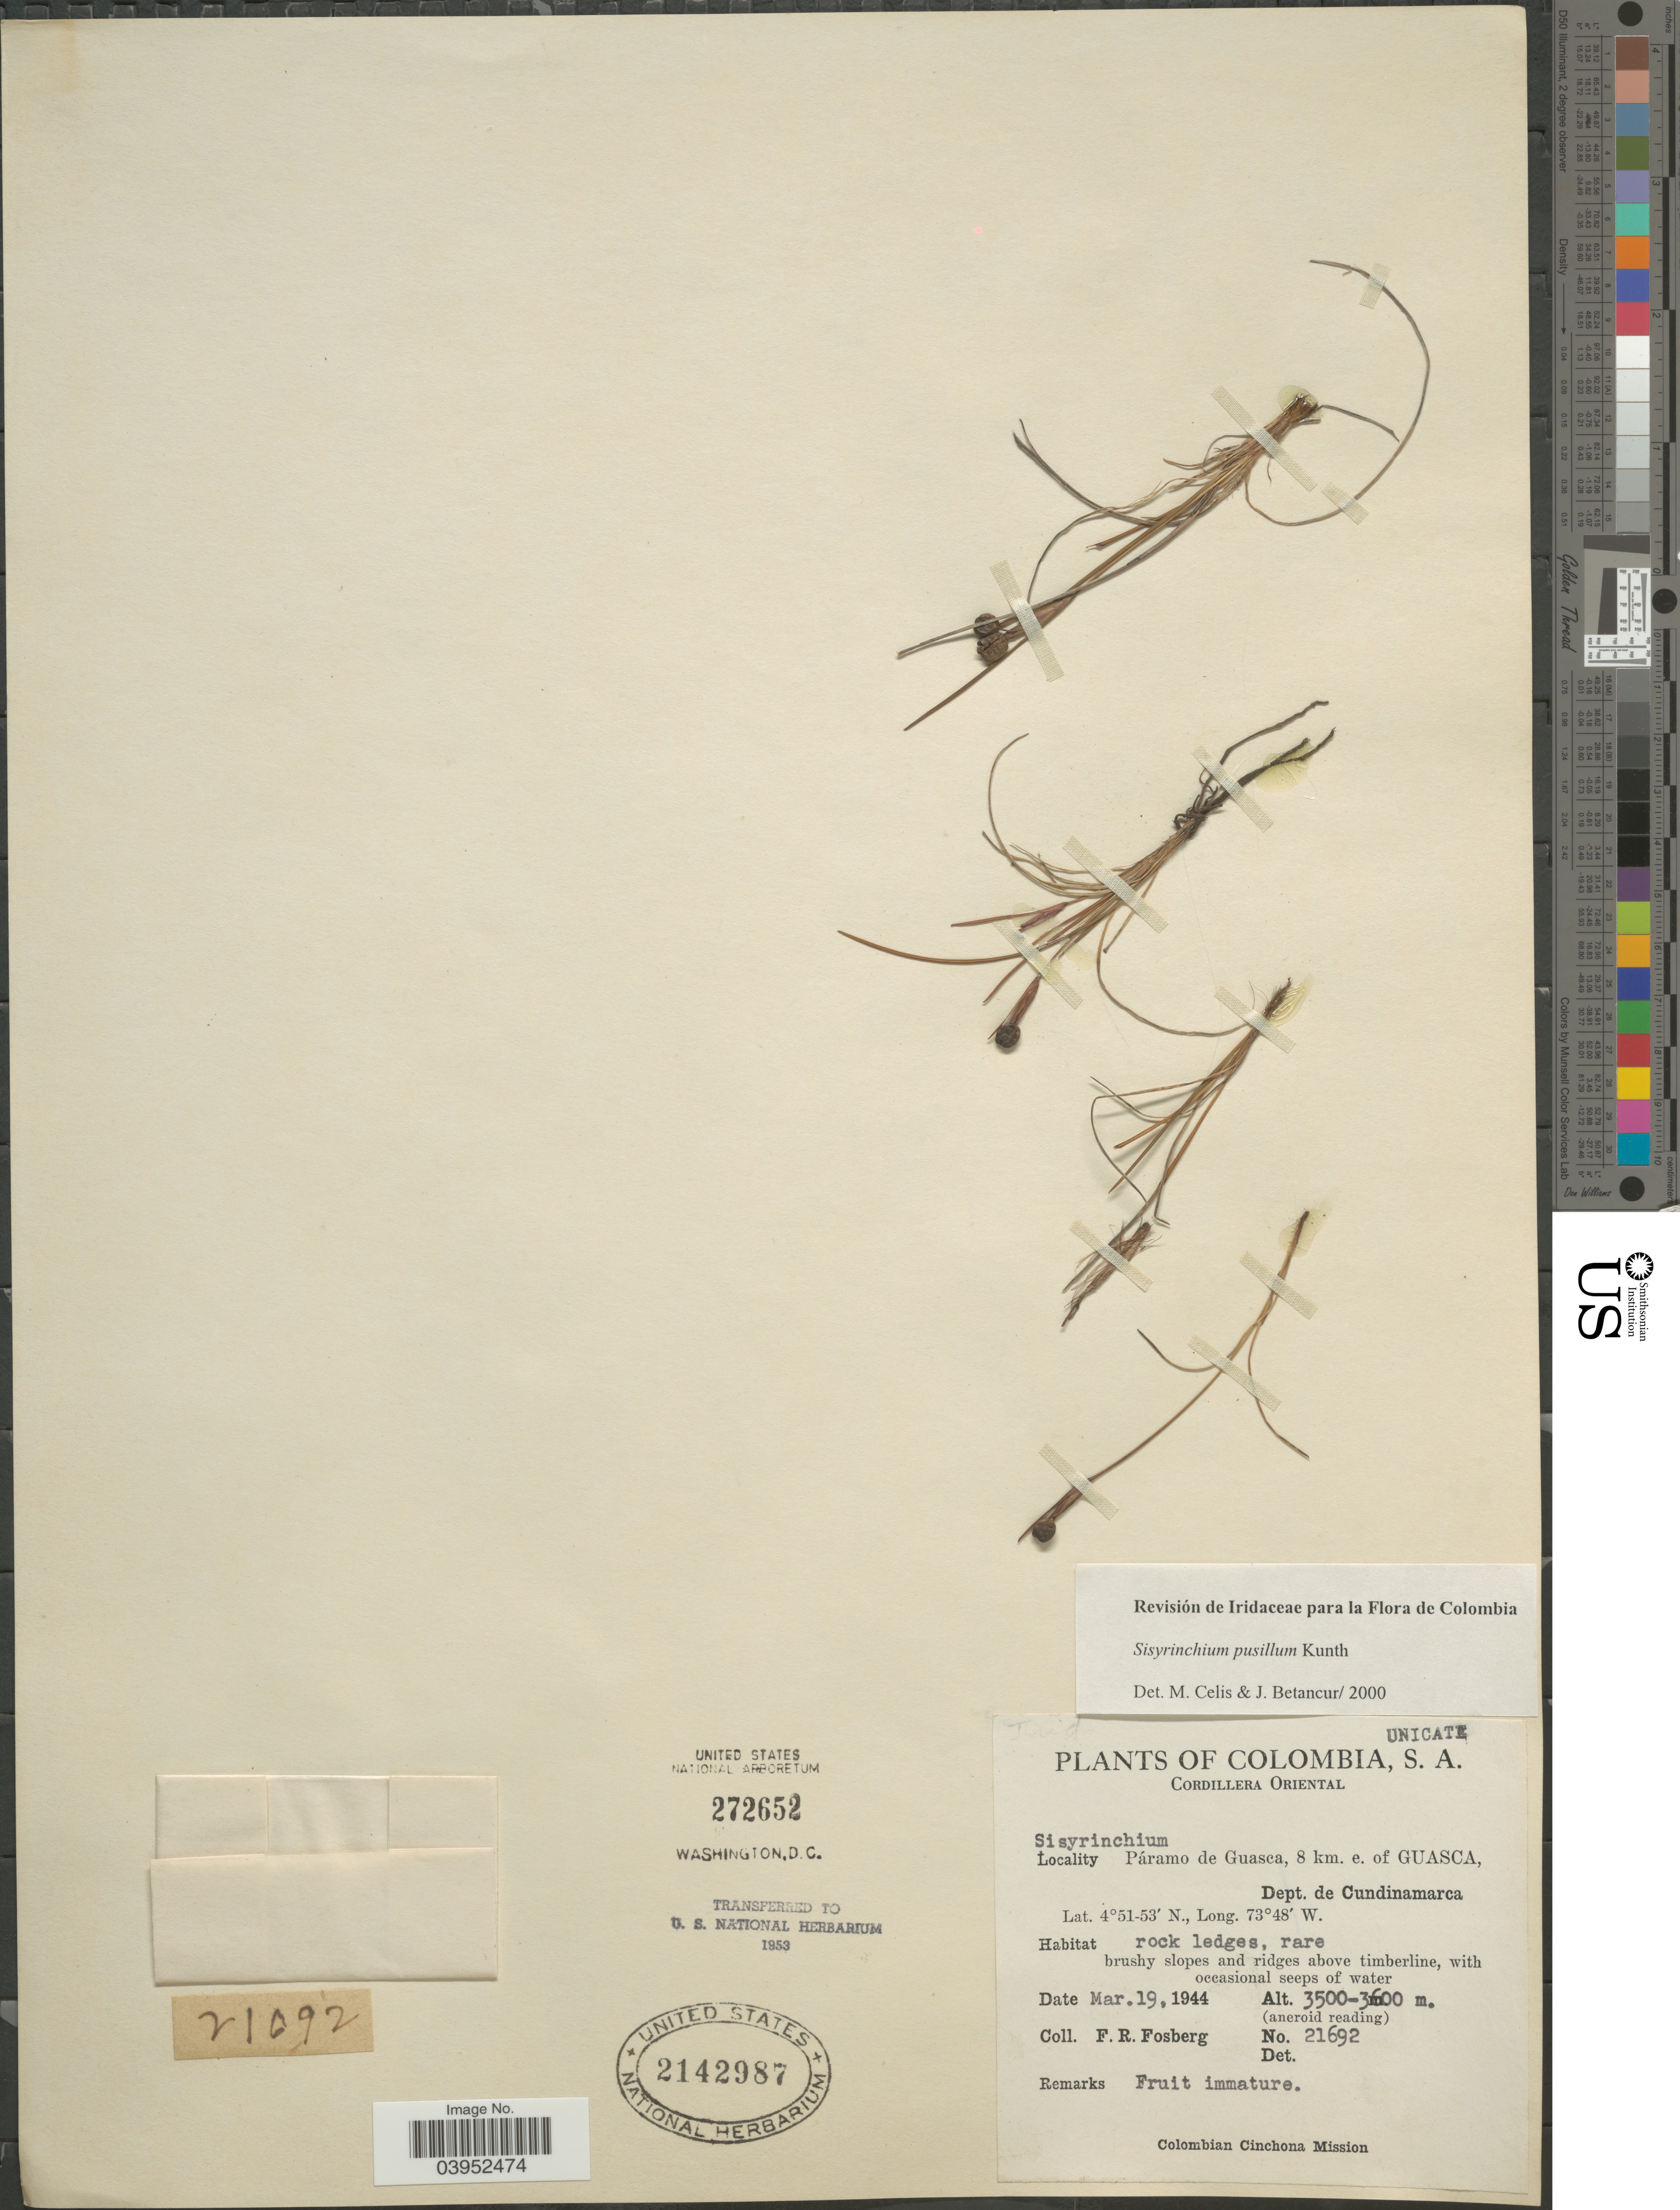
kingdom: Plantae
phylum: Tracheophyta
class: Liliopsida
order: Asparagales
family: Iridaceae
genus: Sisyrinchium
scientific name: Sisyrinchium pusillum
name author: Kunth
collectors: F. R. Fosberg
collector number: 21692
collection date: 1944-03-19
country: Colombia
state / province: Cundinamarca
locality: Cordillera Oriental. Páramo de Guasca, 8 km. e. of Guasca, Dept. de Cundinamarca.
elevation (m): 3500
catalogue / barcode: US 2142987